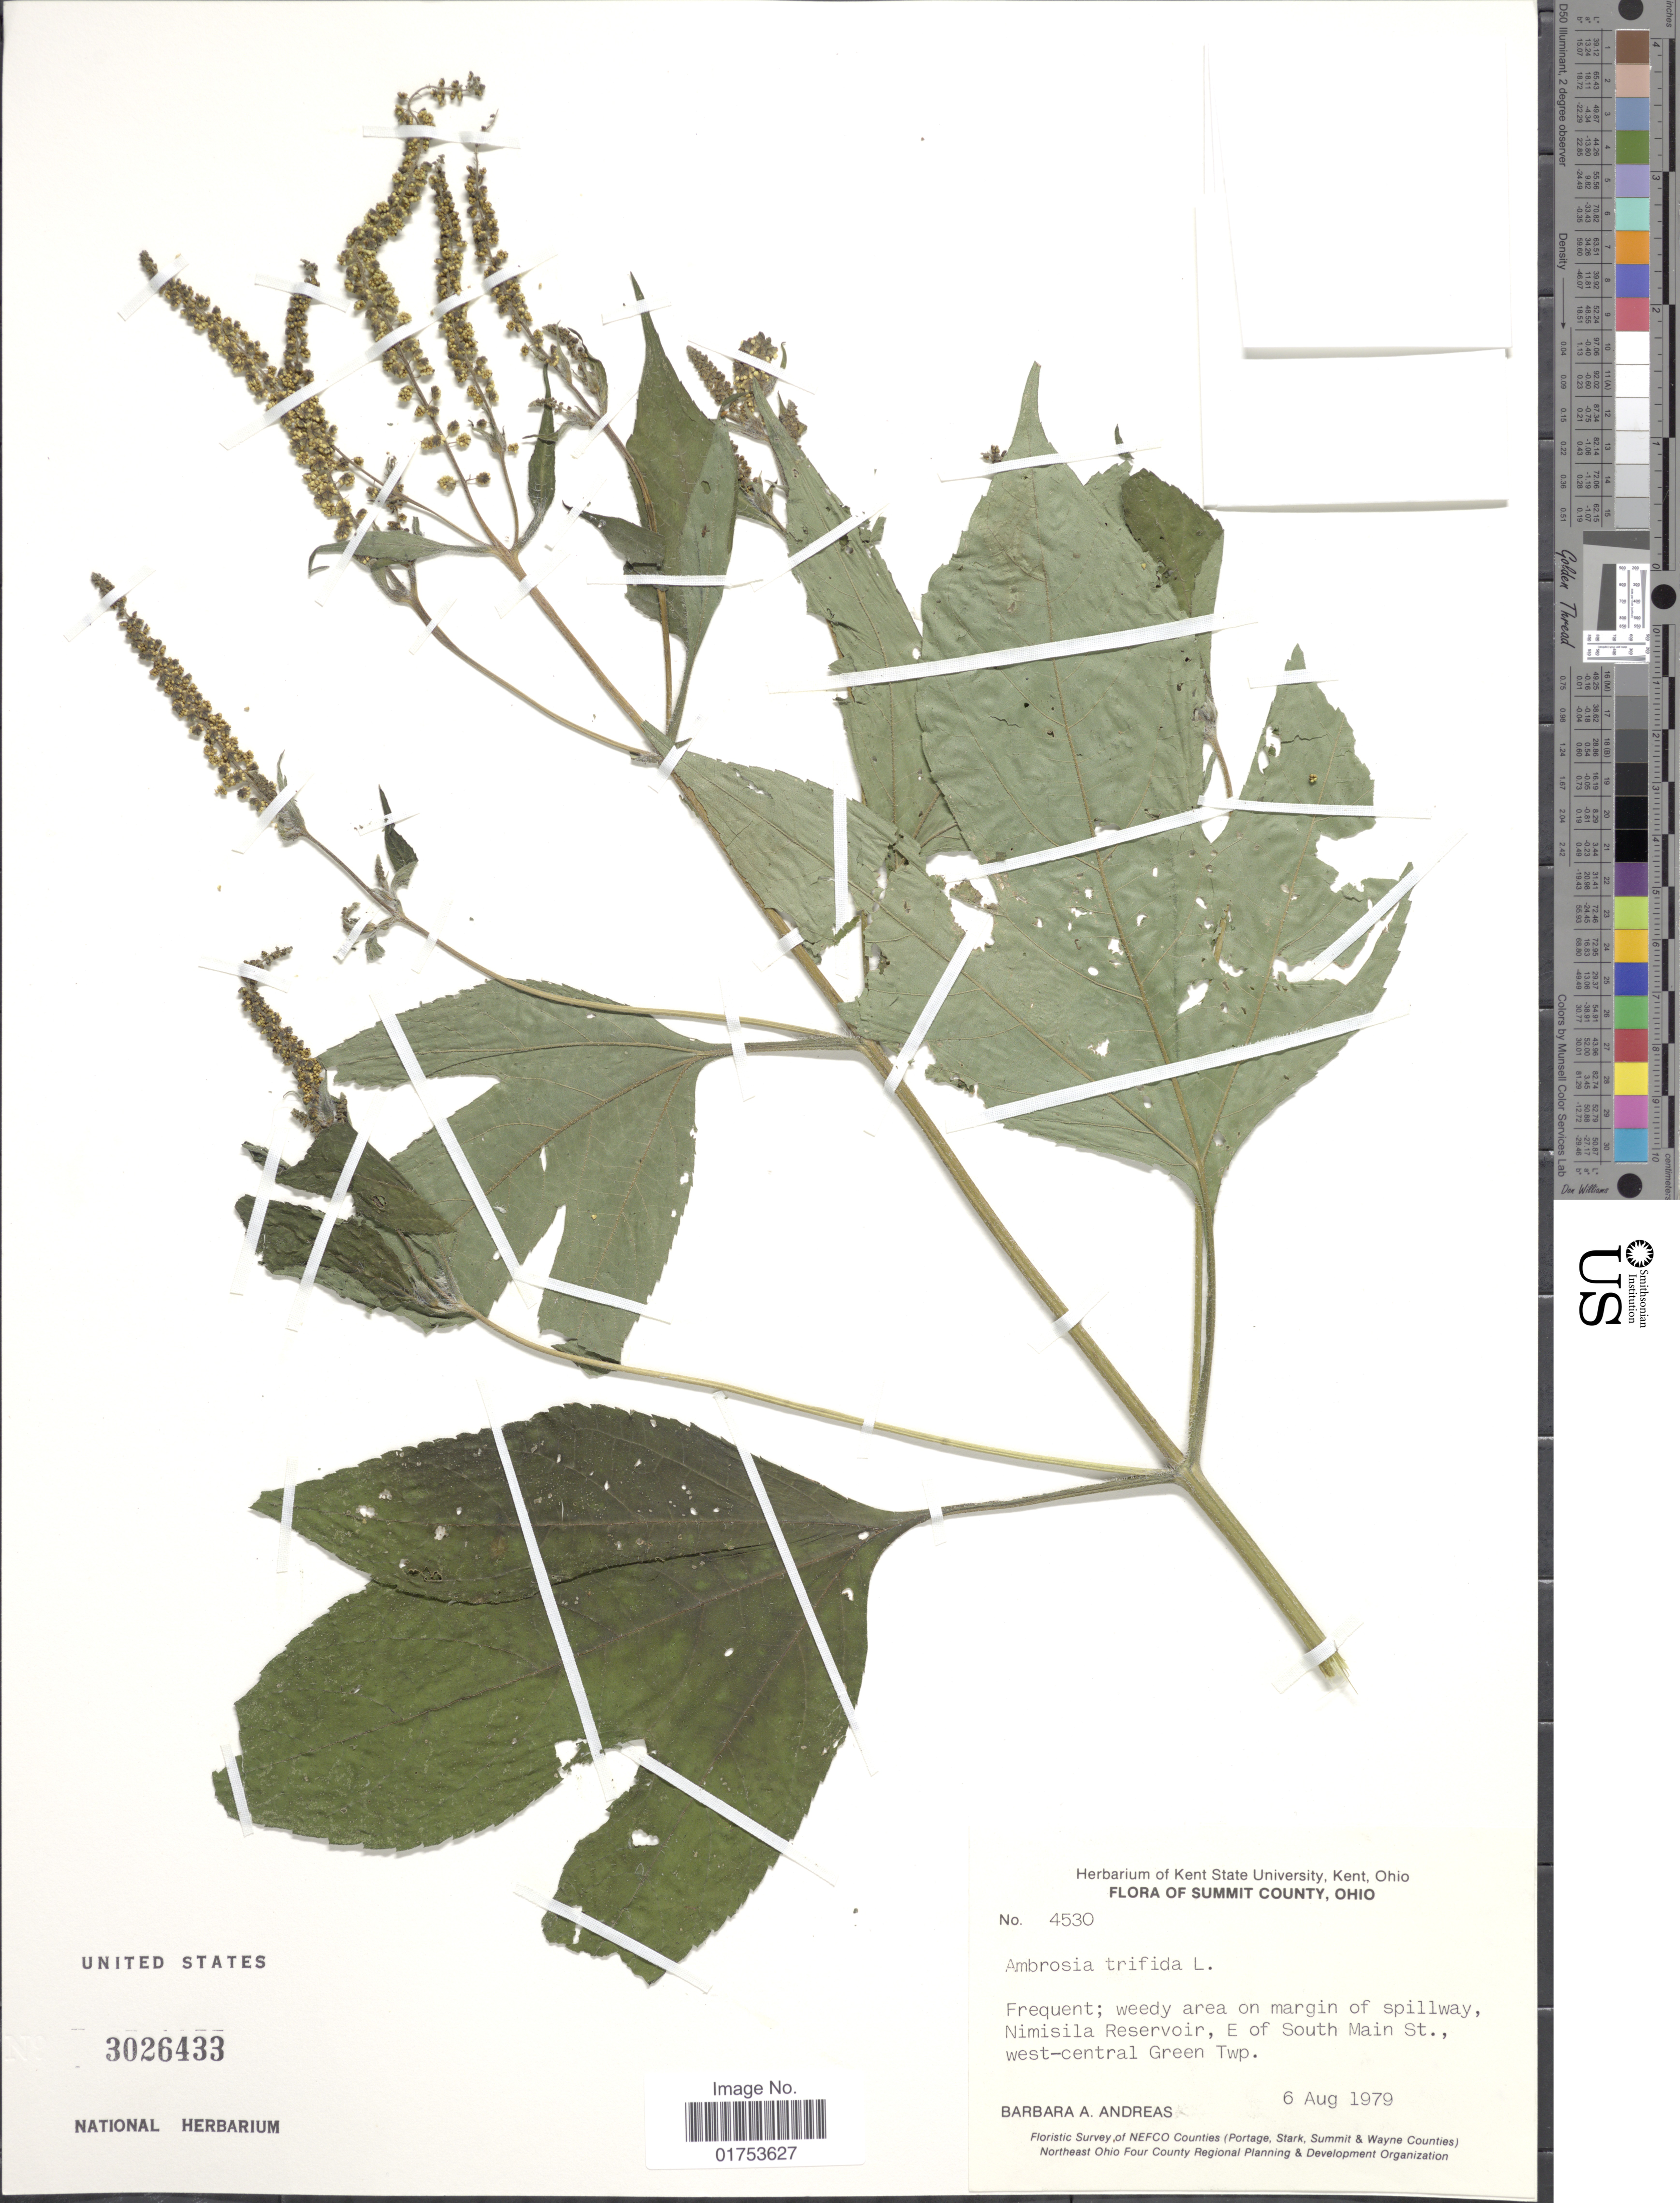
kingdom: Plantae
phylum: Tracheophyta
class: Magnoliopsida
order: Asterales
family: Asteraceae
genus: Ambrosia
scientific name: Ambrosia trifida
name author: L.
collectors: B. A. Andreas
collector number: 4530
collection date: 1979-08-06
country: United States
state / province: Ohio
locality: Summit County, Nimisila Reservoir, E of South Main St., west-central Green Twp.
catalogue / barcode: US 3026433